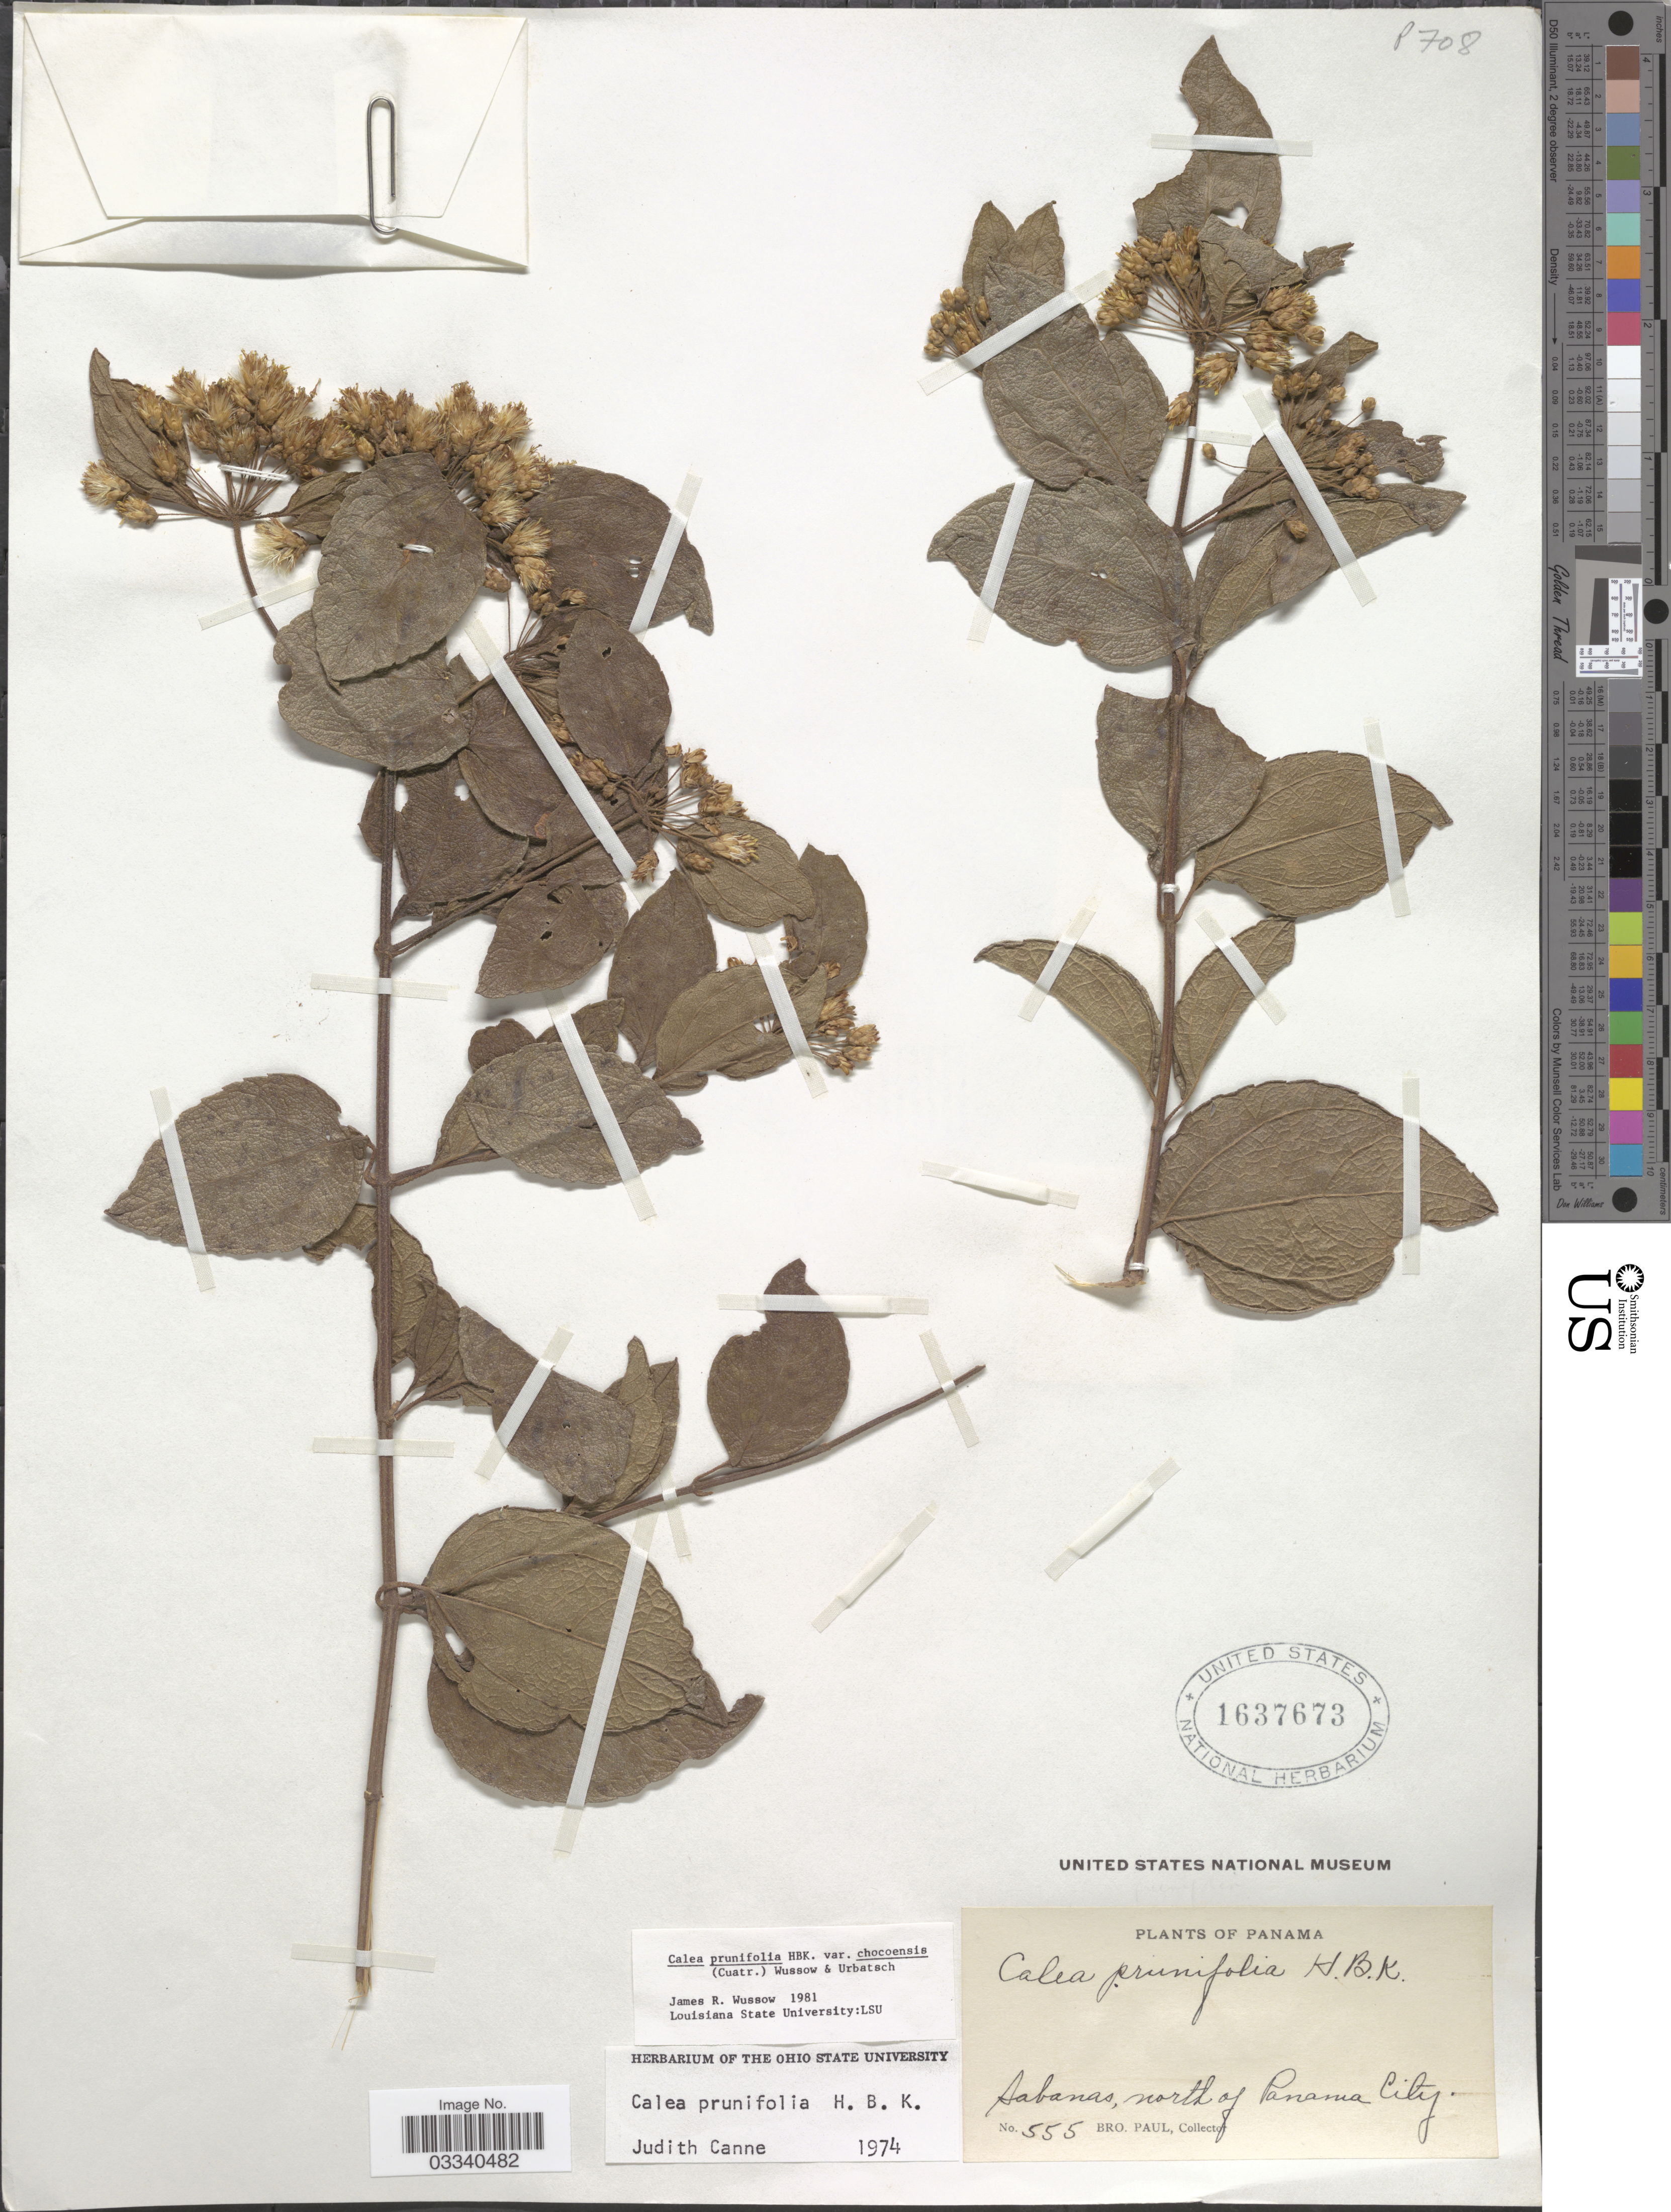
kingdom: Plantae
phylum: Tracheophyta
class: Magnoliopsida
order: Asterales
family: Asteraceae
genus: Calea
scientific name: Calea prunifolia var. chocoensis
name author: Kunth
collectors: B. Paul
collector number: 555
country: Panama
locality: Sabanas, north of Panama City.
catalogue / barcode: US 1637673